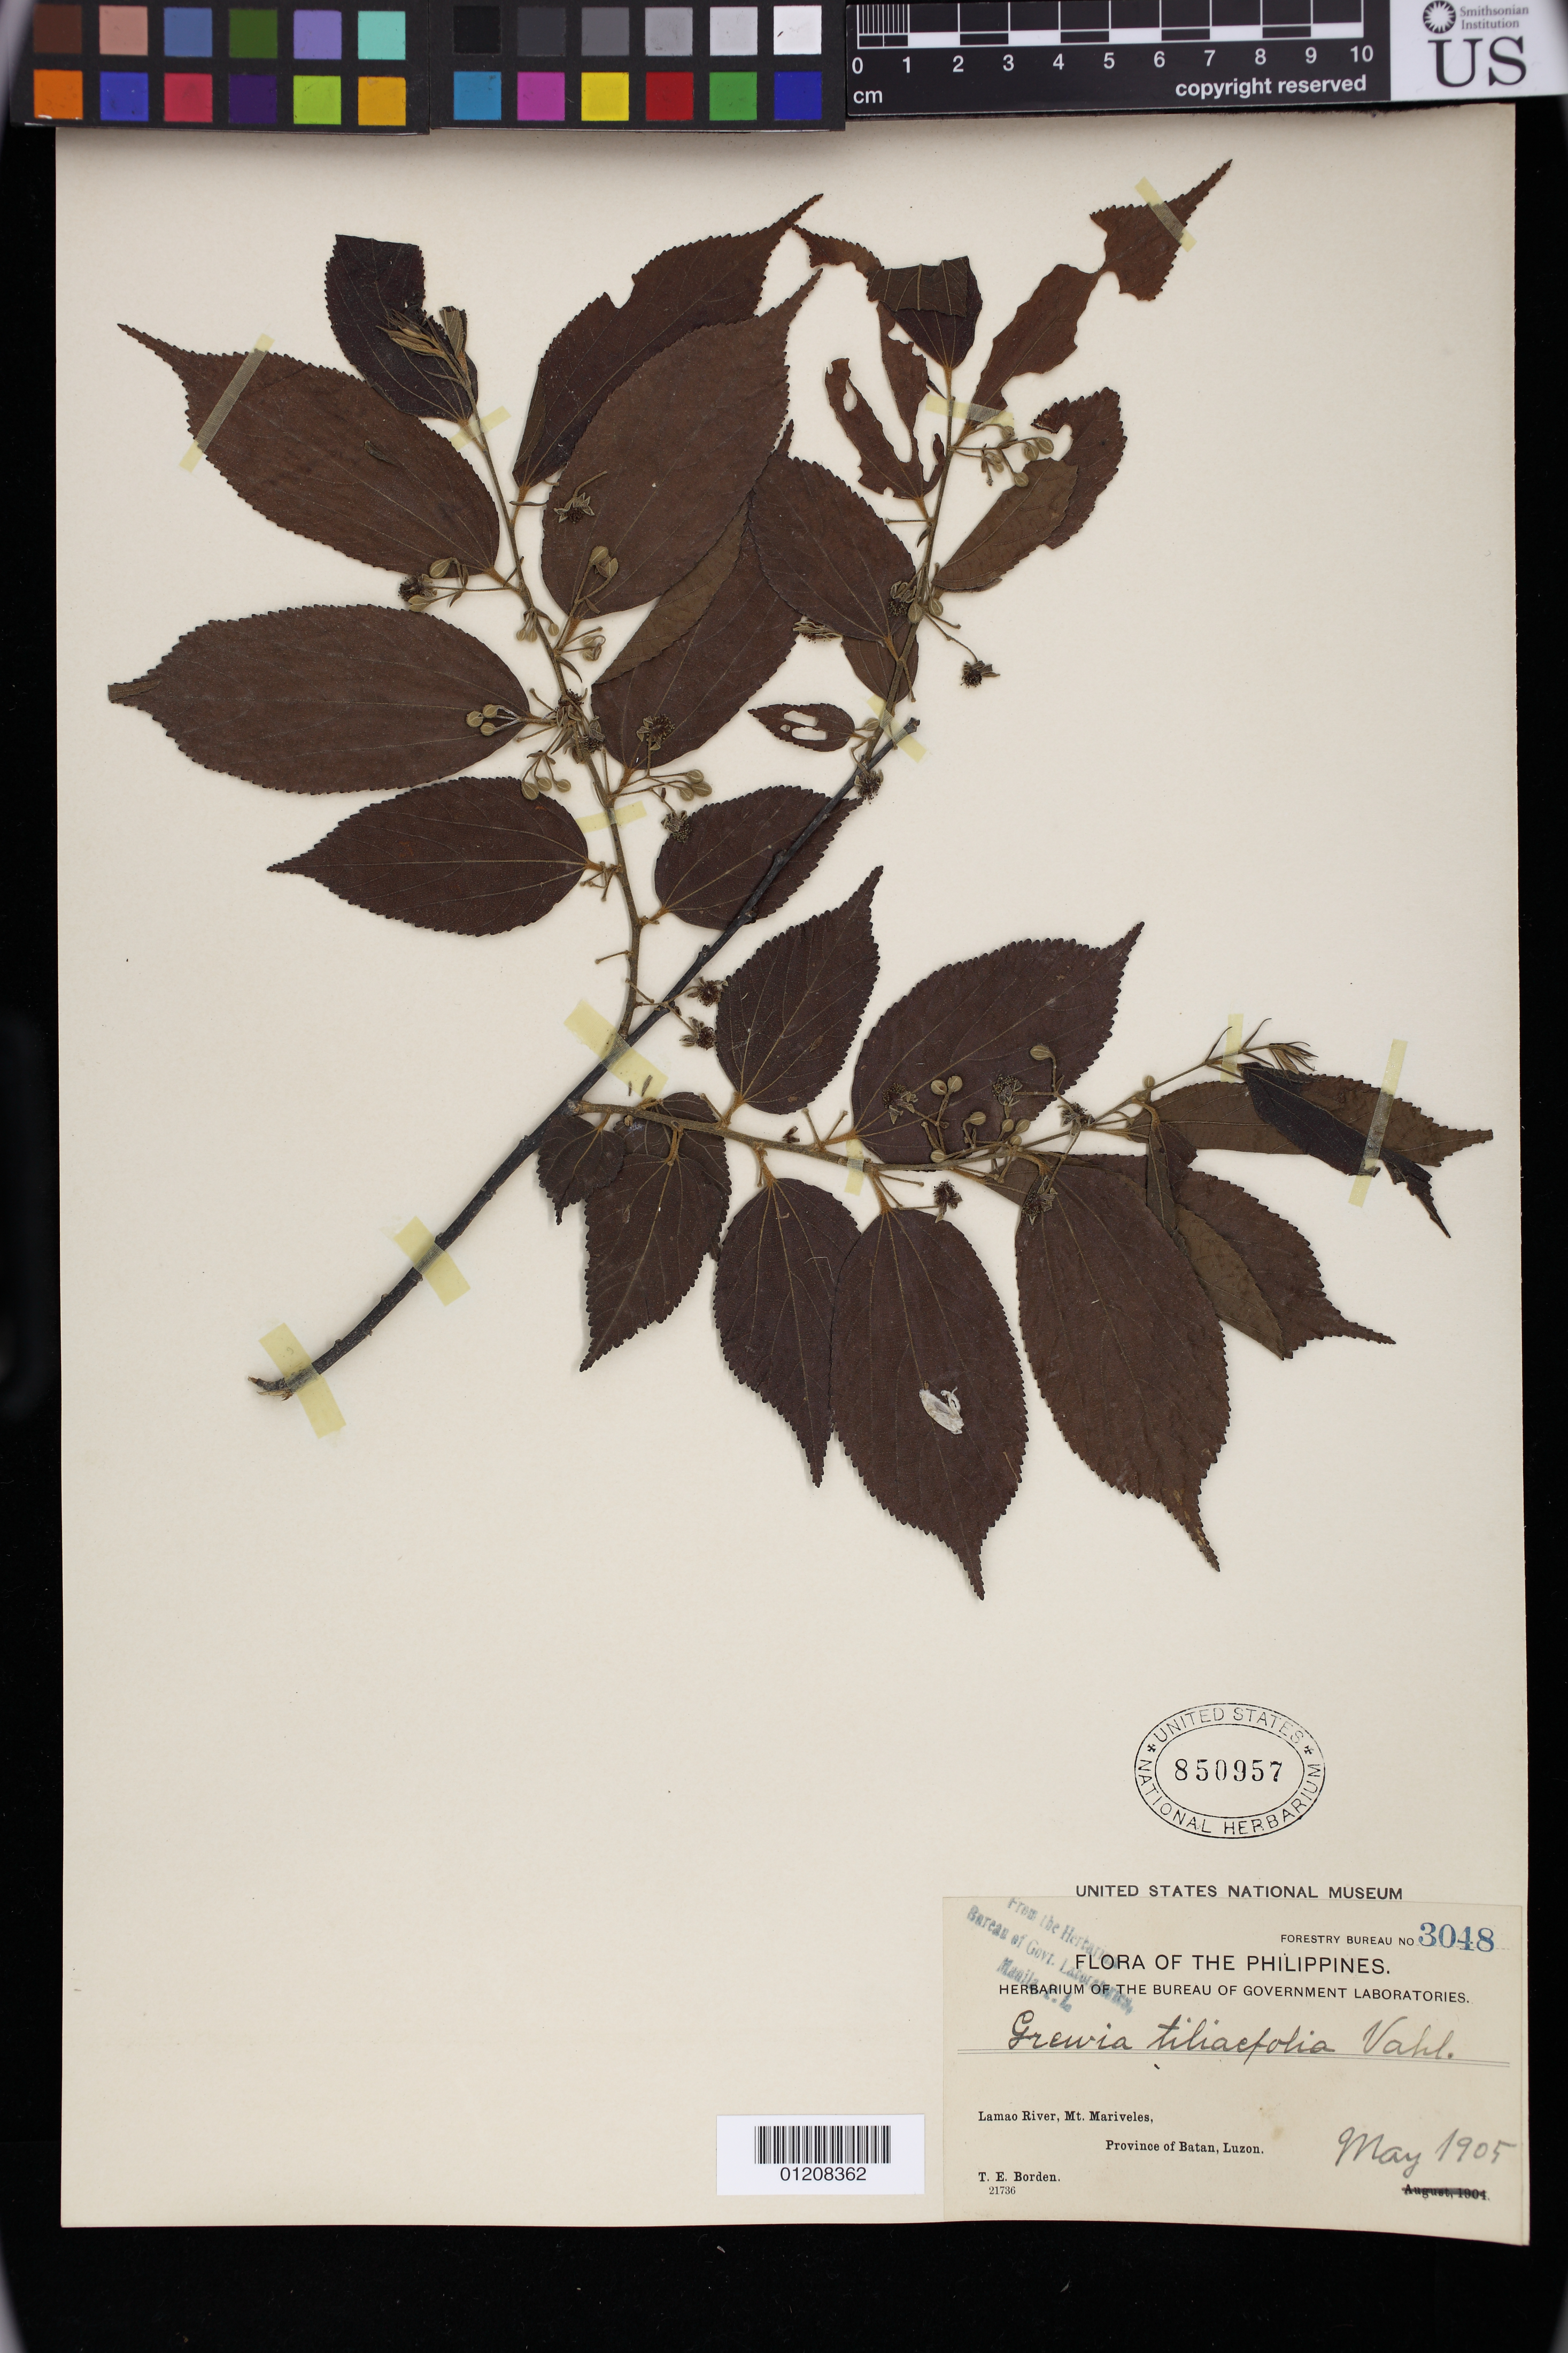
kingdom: Plantae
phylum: Tracheophyta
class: Magnoliopsida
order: Malvales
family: Malvaceae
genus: Grewia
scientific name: Grewia rolfei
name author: Merr.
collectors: T. E. Borden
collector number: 21736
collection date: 1905-05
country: Philippines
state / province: Central Luzon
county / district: Bataan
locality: Lamao River, Mt. Mariveles, Province of Bataan, Luzon.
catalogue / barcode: US 850957